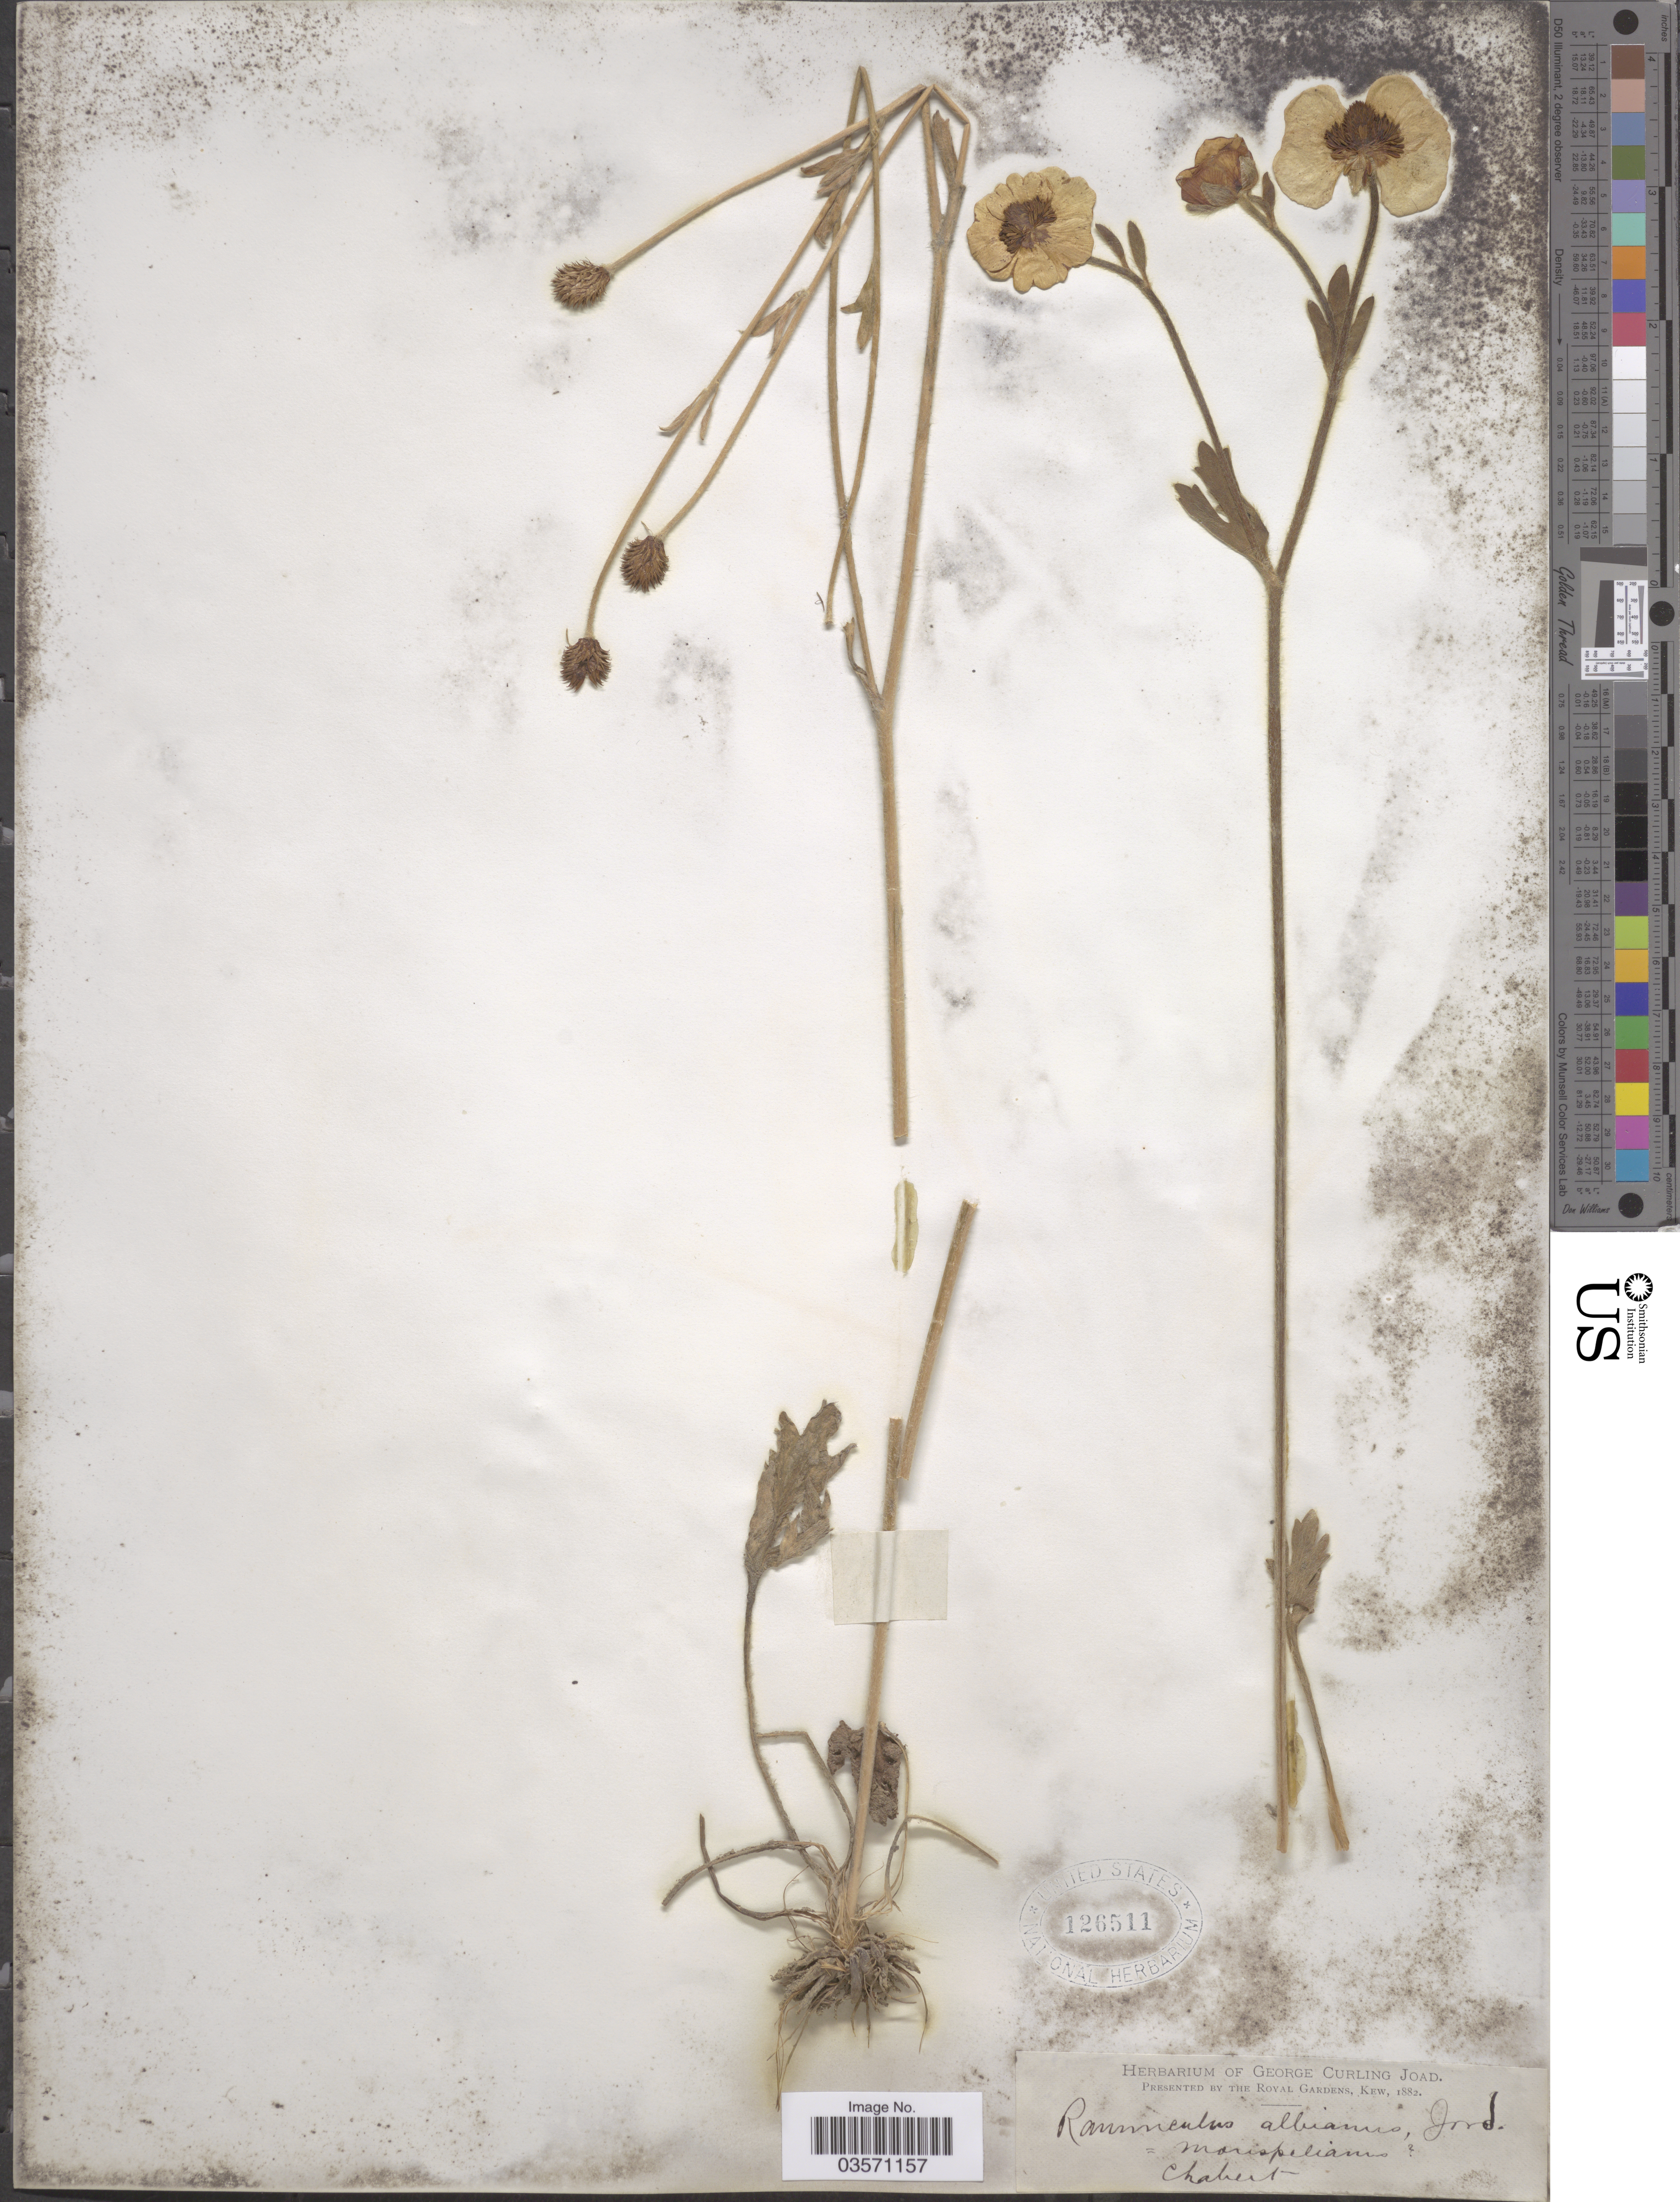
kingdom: Plantae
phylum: Tracheophyta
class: Magnoliopsida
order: Ranunculales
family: Ranunculaceae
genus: Ranunculus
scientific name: Ranunculus albicans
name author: Jord.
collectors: Chabert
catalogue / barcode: US 126511